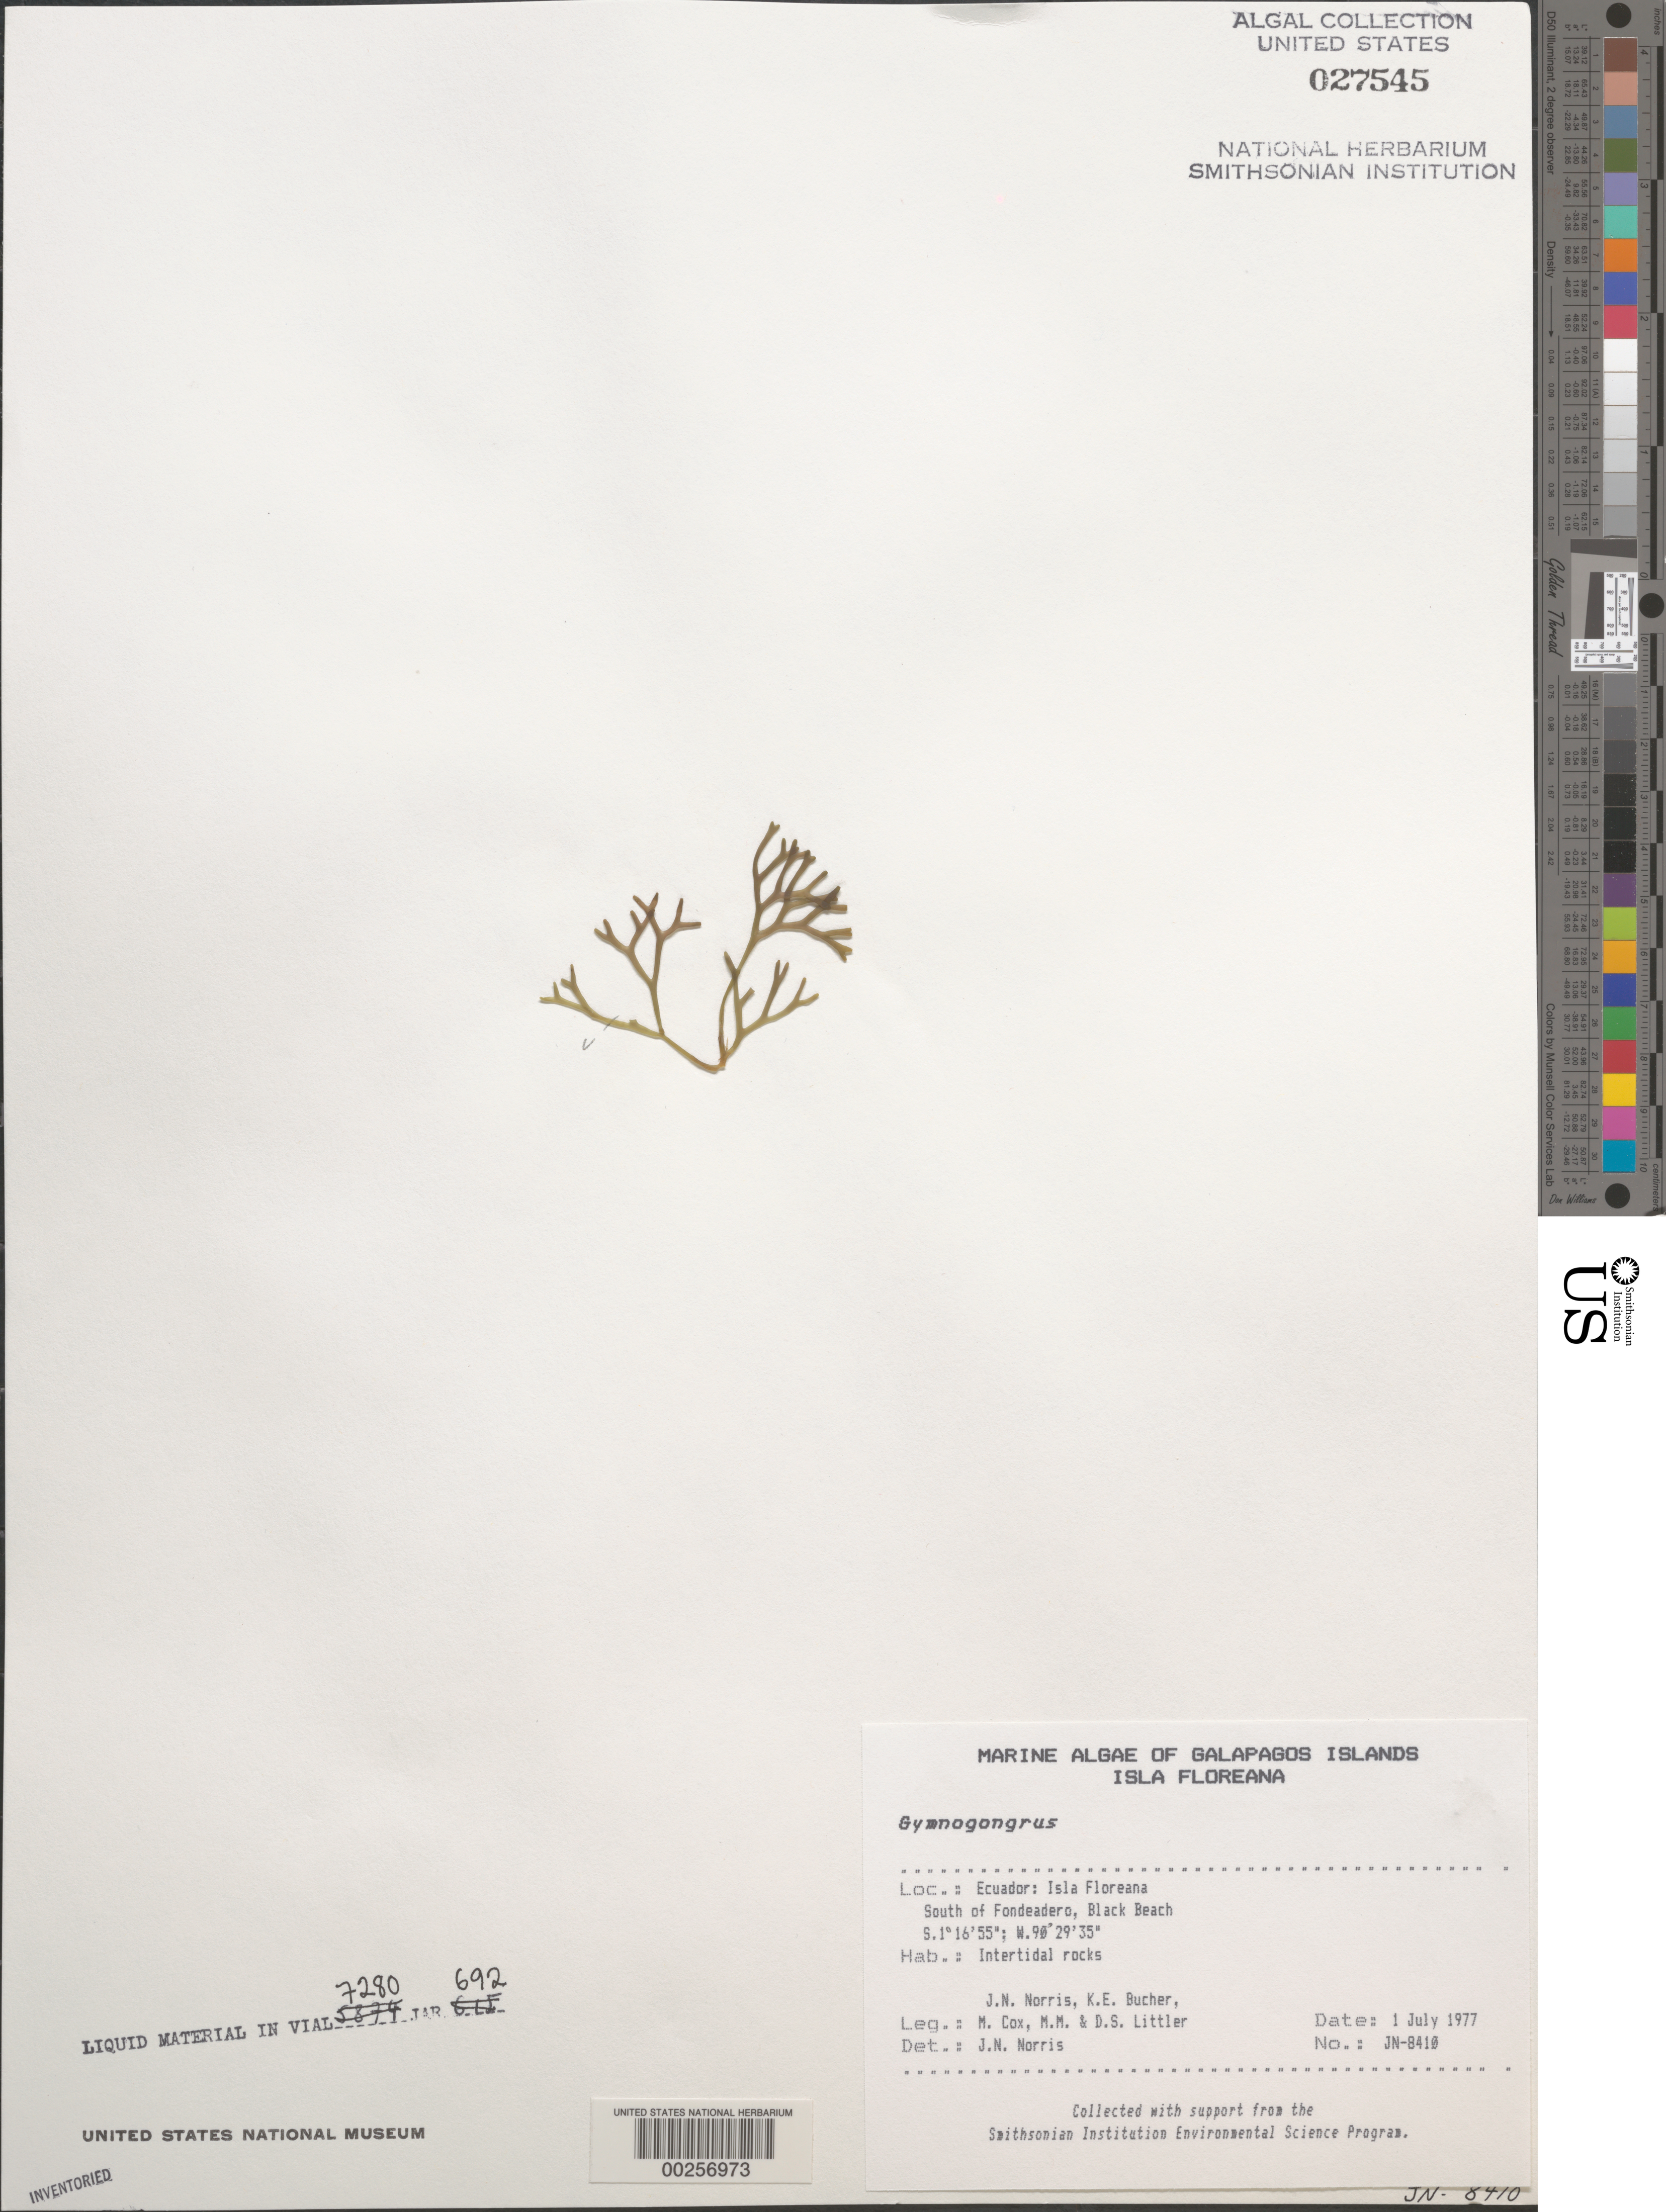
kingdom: Plantae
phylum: Rhodophyta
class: Florideophyceae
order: Gigartinales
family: Phyllophoraceae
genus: Gymnogongrus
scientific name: Gymnogongrus sp.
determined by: Norris, James N.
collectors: J. N. Norris, K. E. Bucher, M. Cox, M. M. Littler & D. S. Littler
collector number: JN-8410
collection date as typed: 01 Jul 1977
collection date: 1977-07-01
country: Ecuador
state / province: Colón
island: Floreana [Charles, Santa Maria]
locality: Black Beach south of Fondeadero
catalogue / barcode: US 27545